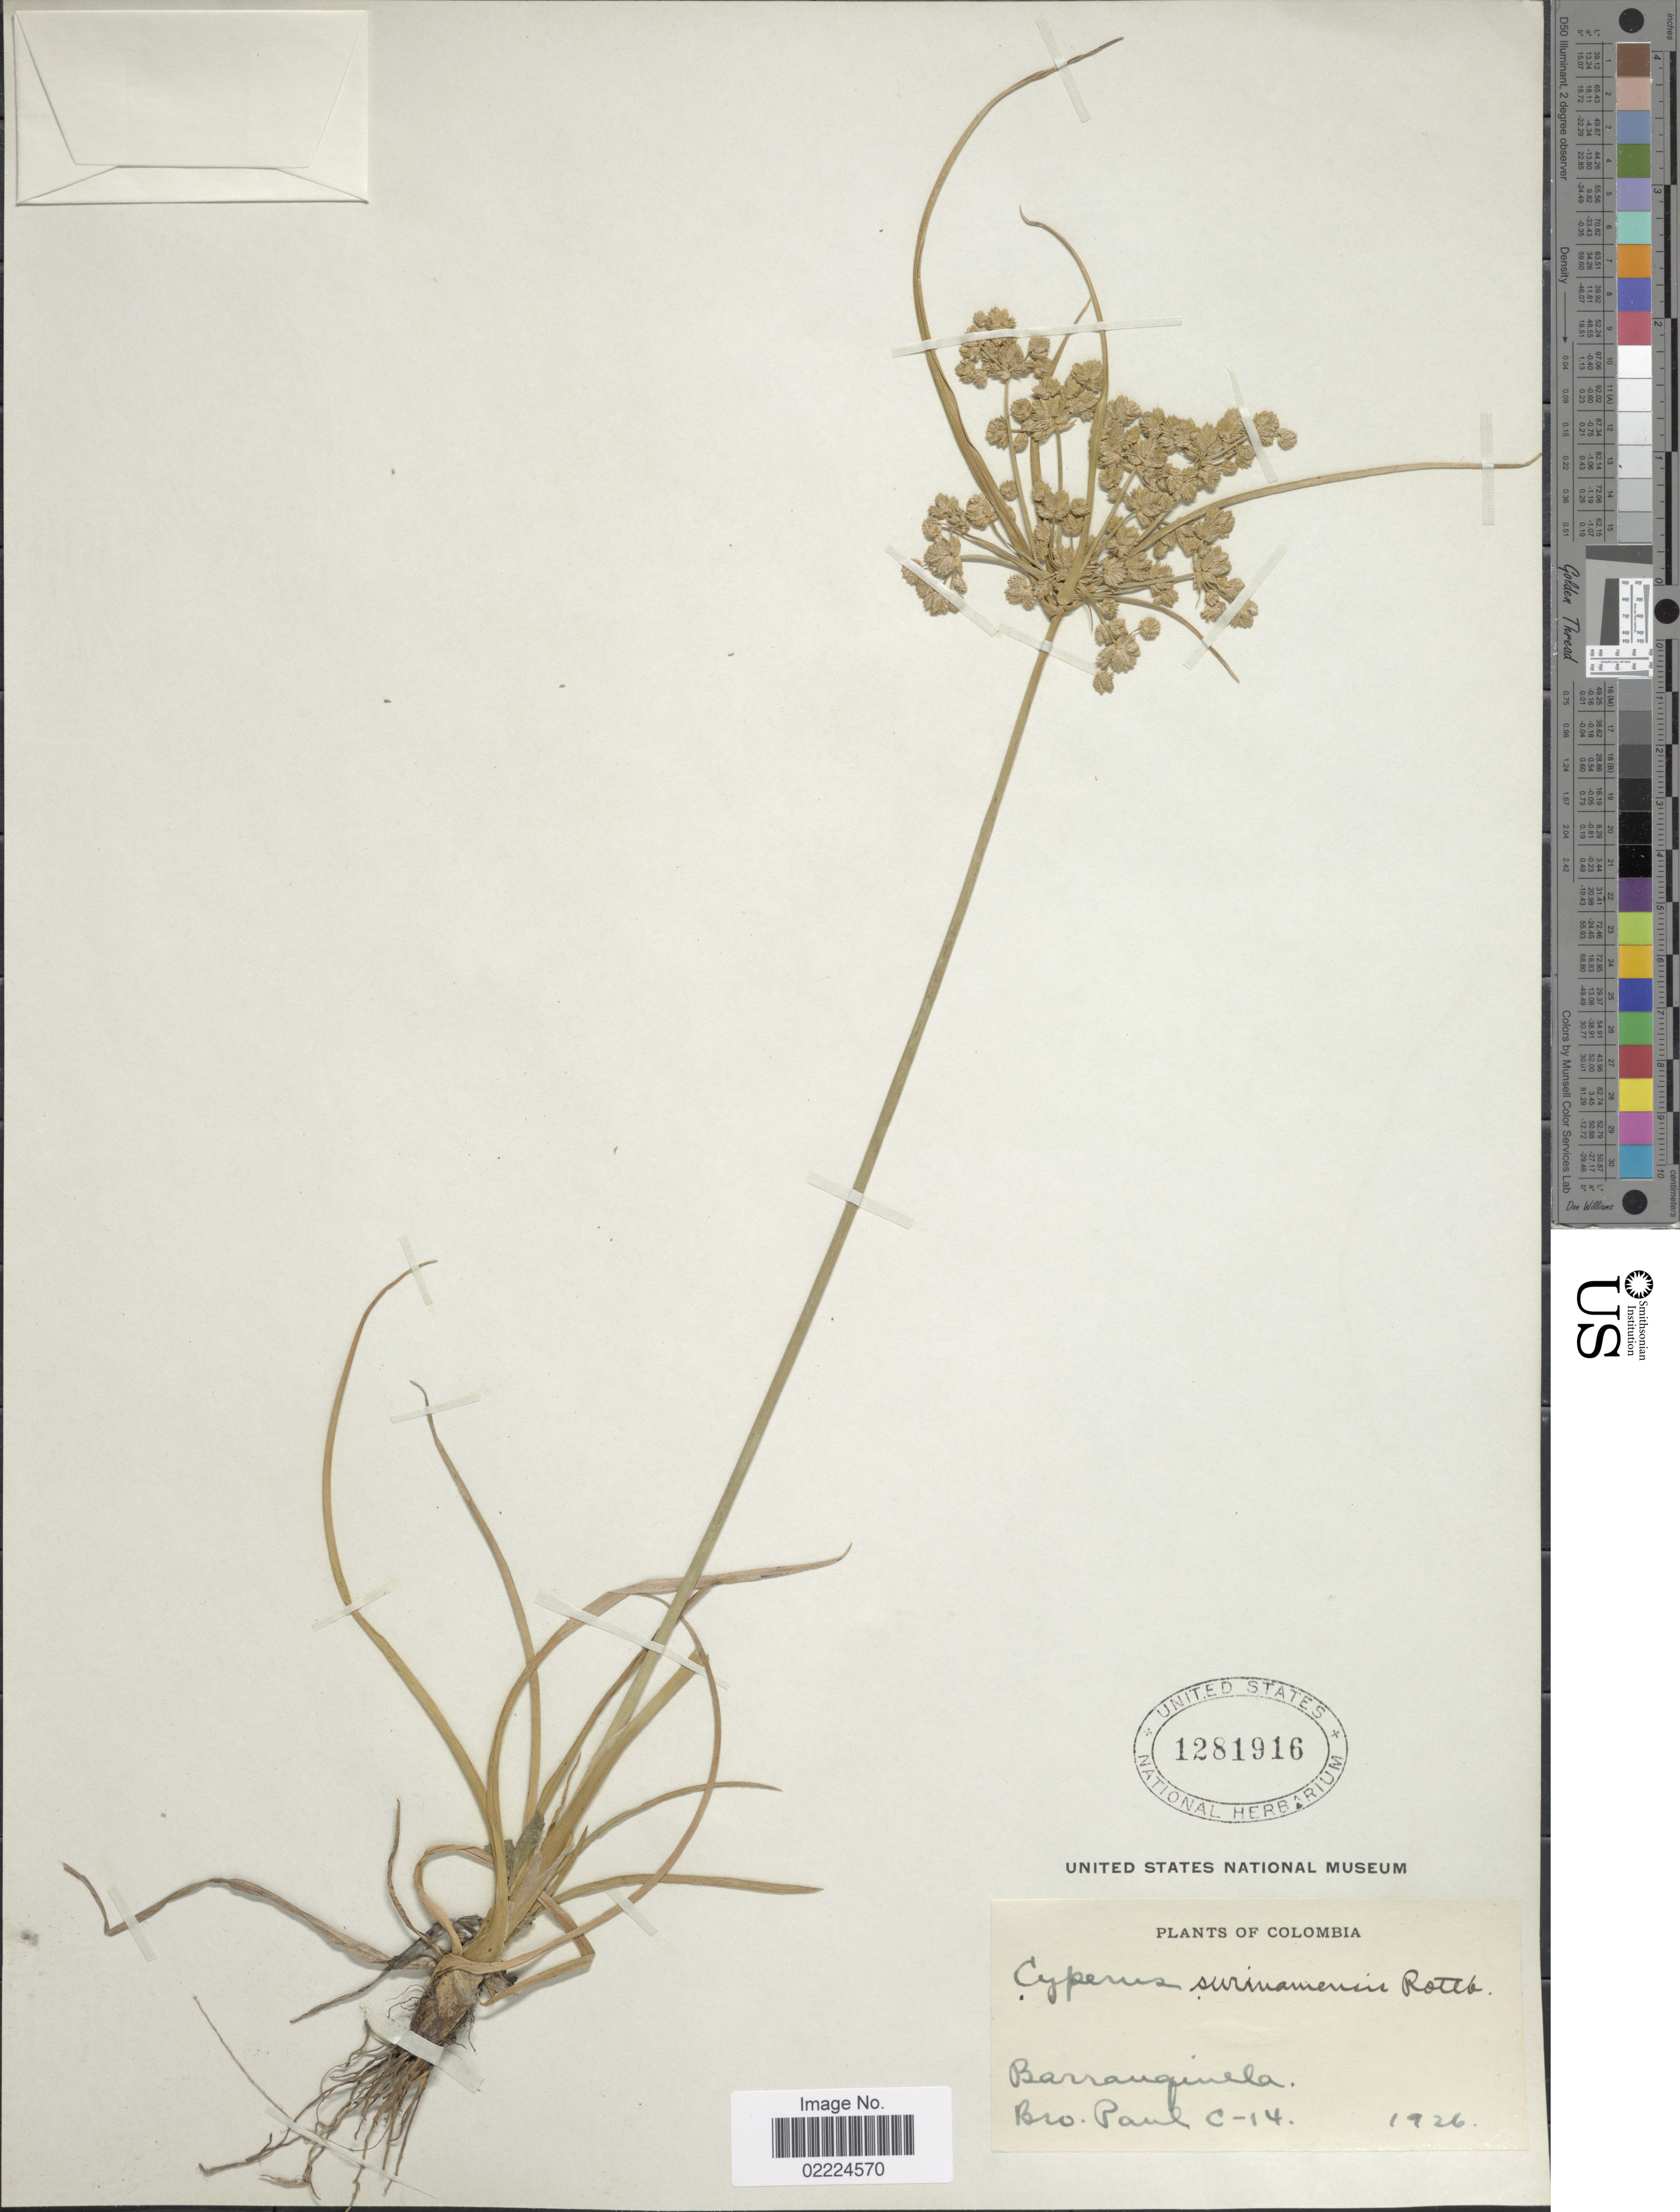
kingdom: Plantae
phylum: Tracheophyta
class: Liliopsida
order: Poales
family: Cyperaceae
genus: Cyperus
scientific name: Cyperus surinamensis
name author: Rottb.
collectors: Bro. Paul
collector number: C-14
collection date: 1926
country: Colombia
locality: Barranquilla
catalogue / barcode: US 1281916